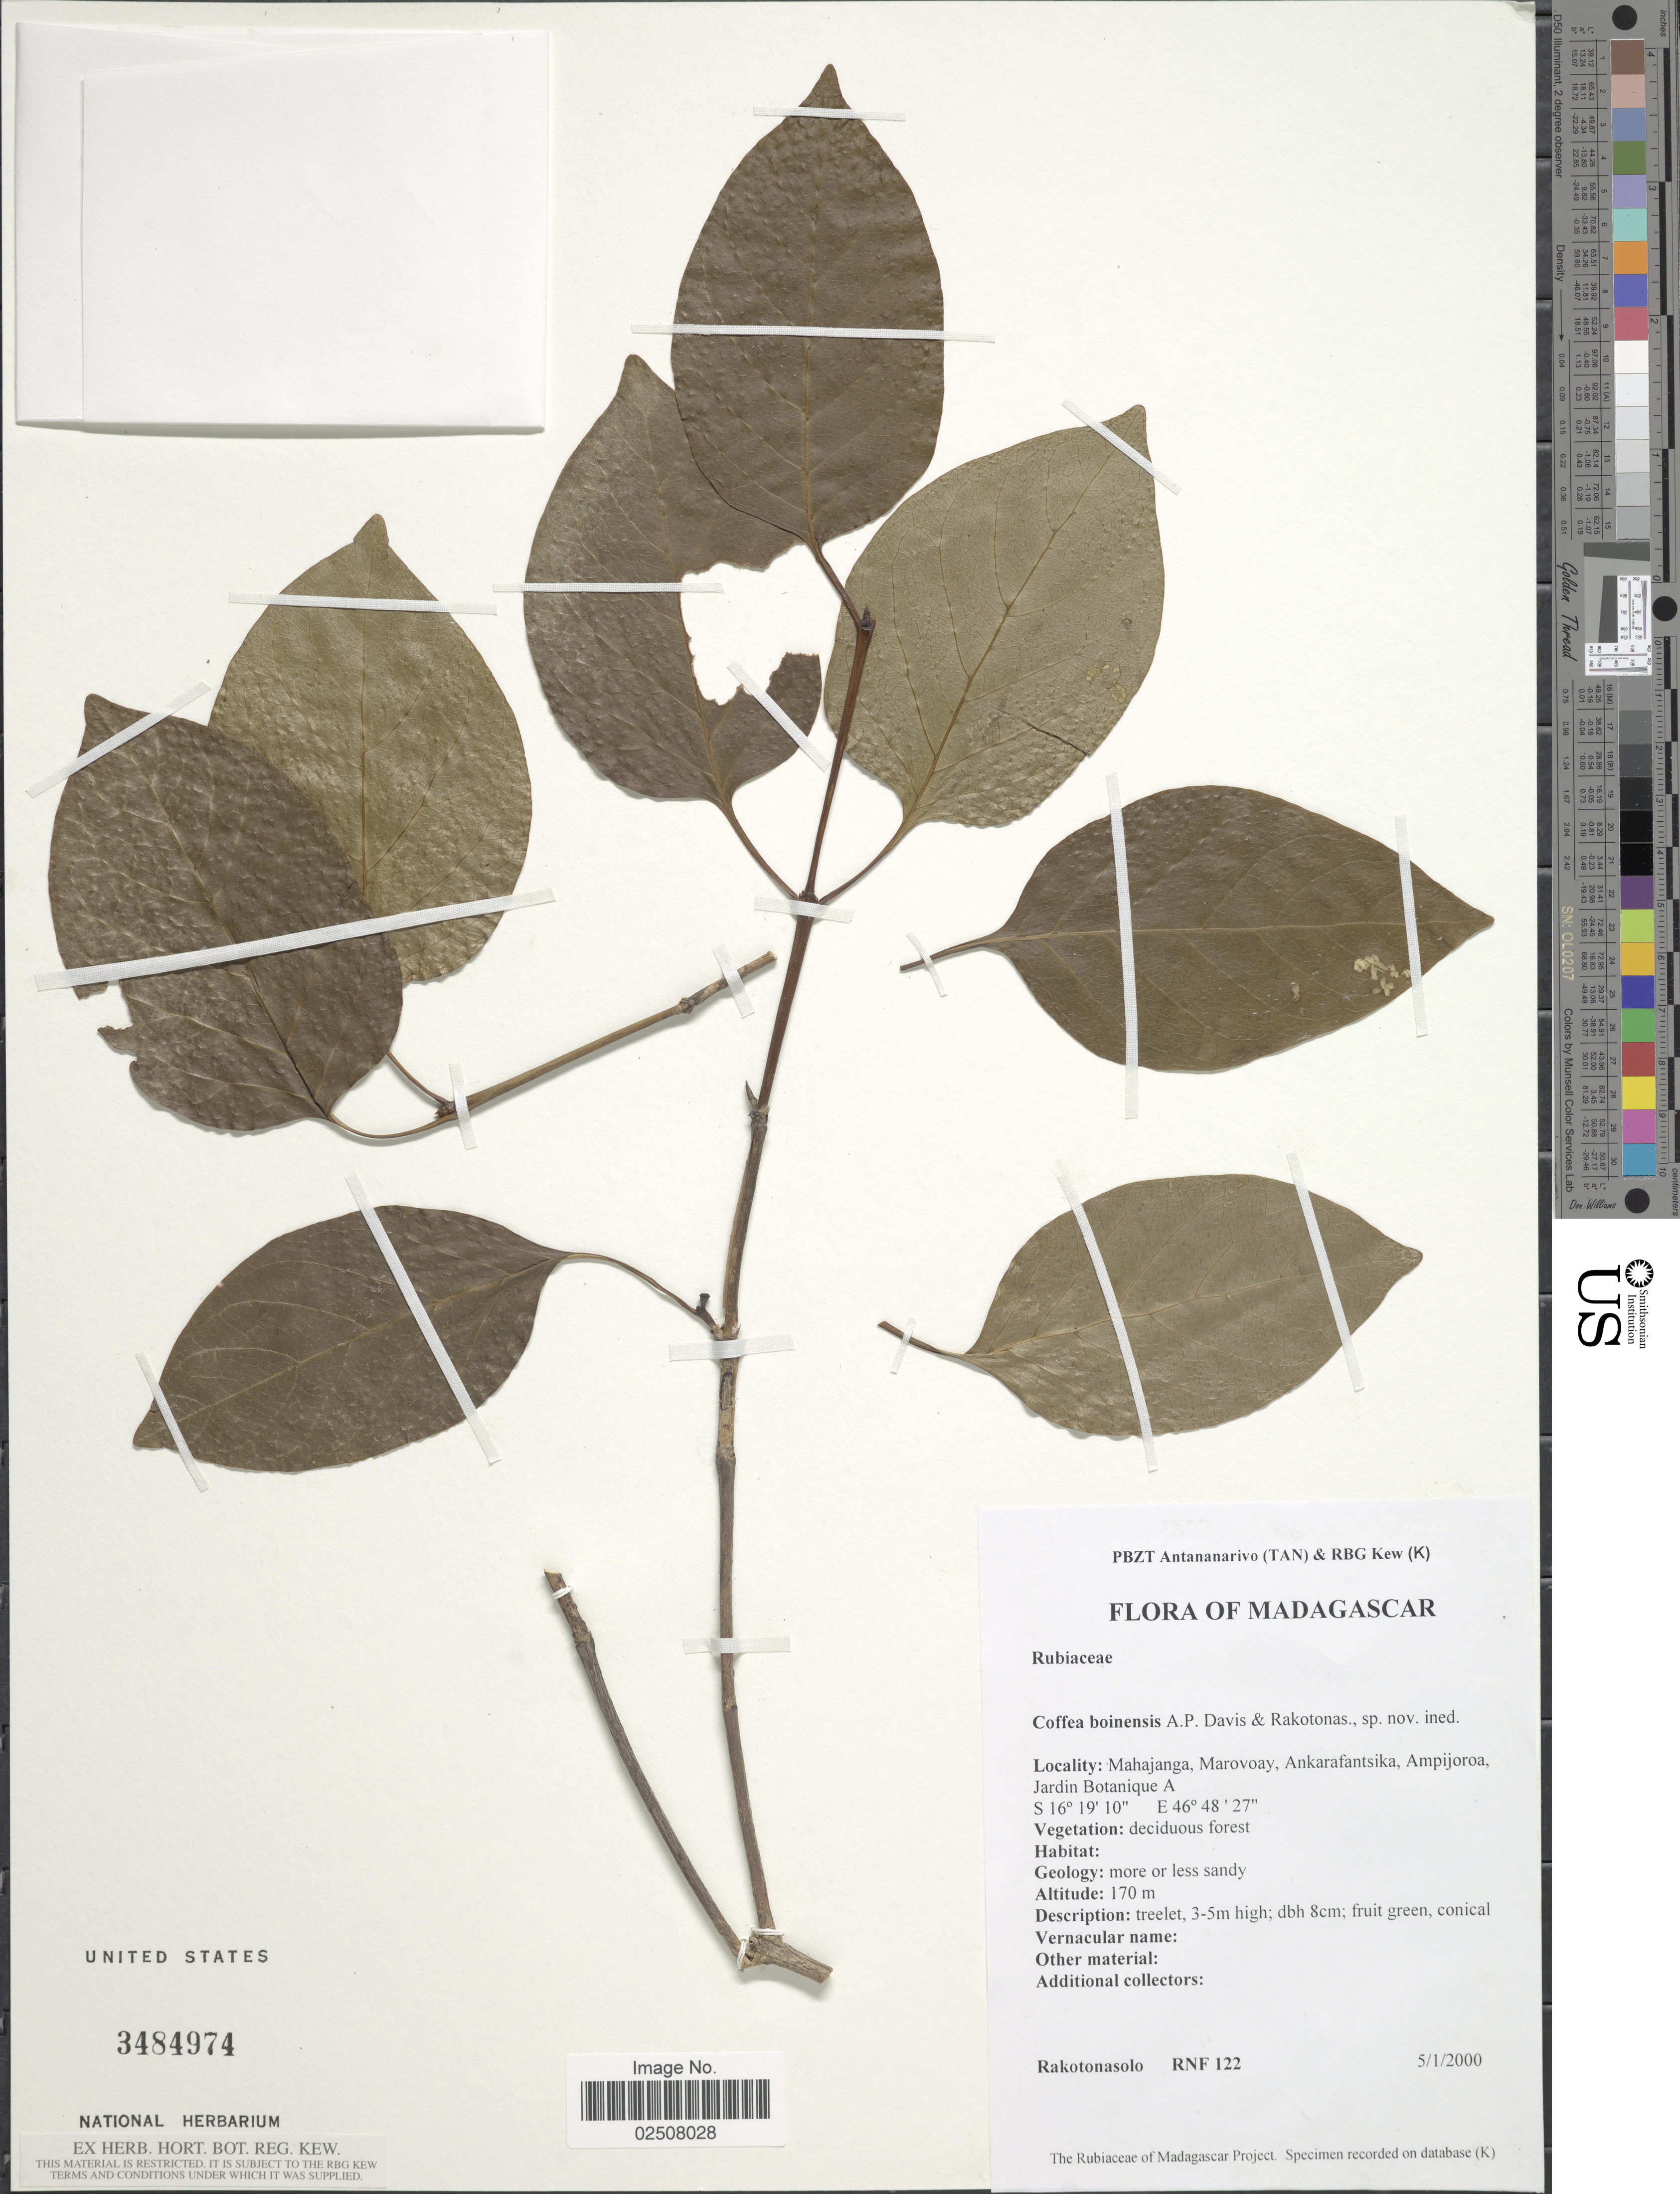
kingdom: Plantae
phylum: Tracheophyta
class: Magnoliopsida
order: Gentianales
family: Rubiaceae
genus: Coffea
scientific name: Coffea boinensis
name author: A.P. Davis & Rakotonas.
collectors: Rakotonasolo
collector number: RNF 122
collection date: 2000-01-05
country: Madagascar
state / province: Boeny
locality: Marovoay, Ankarafantsika, Ampijoroa, Jardin Botanique A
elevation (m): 170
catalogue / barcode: US 3484974